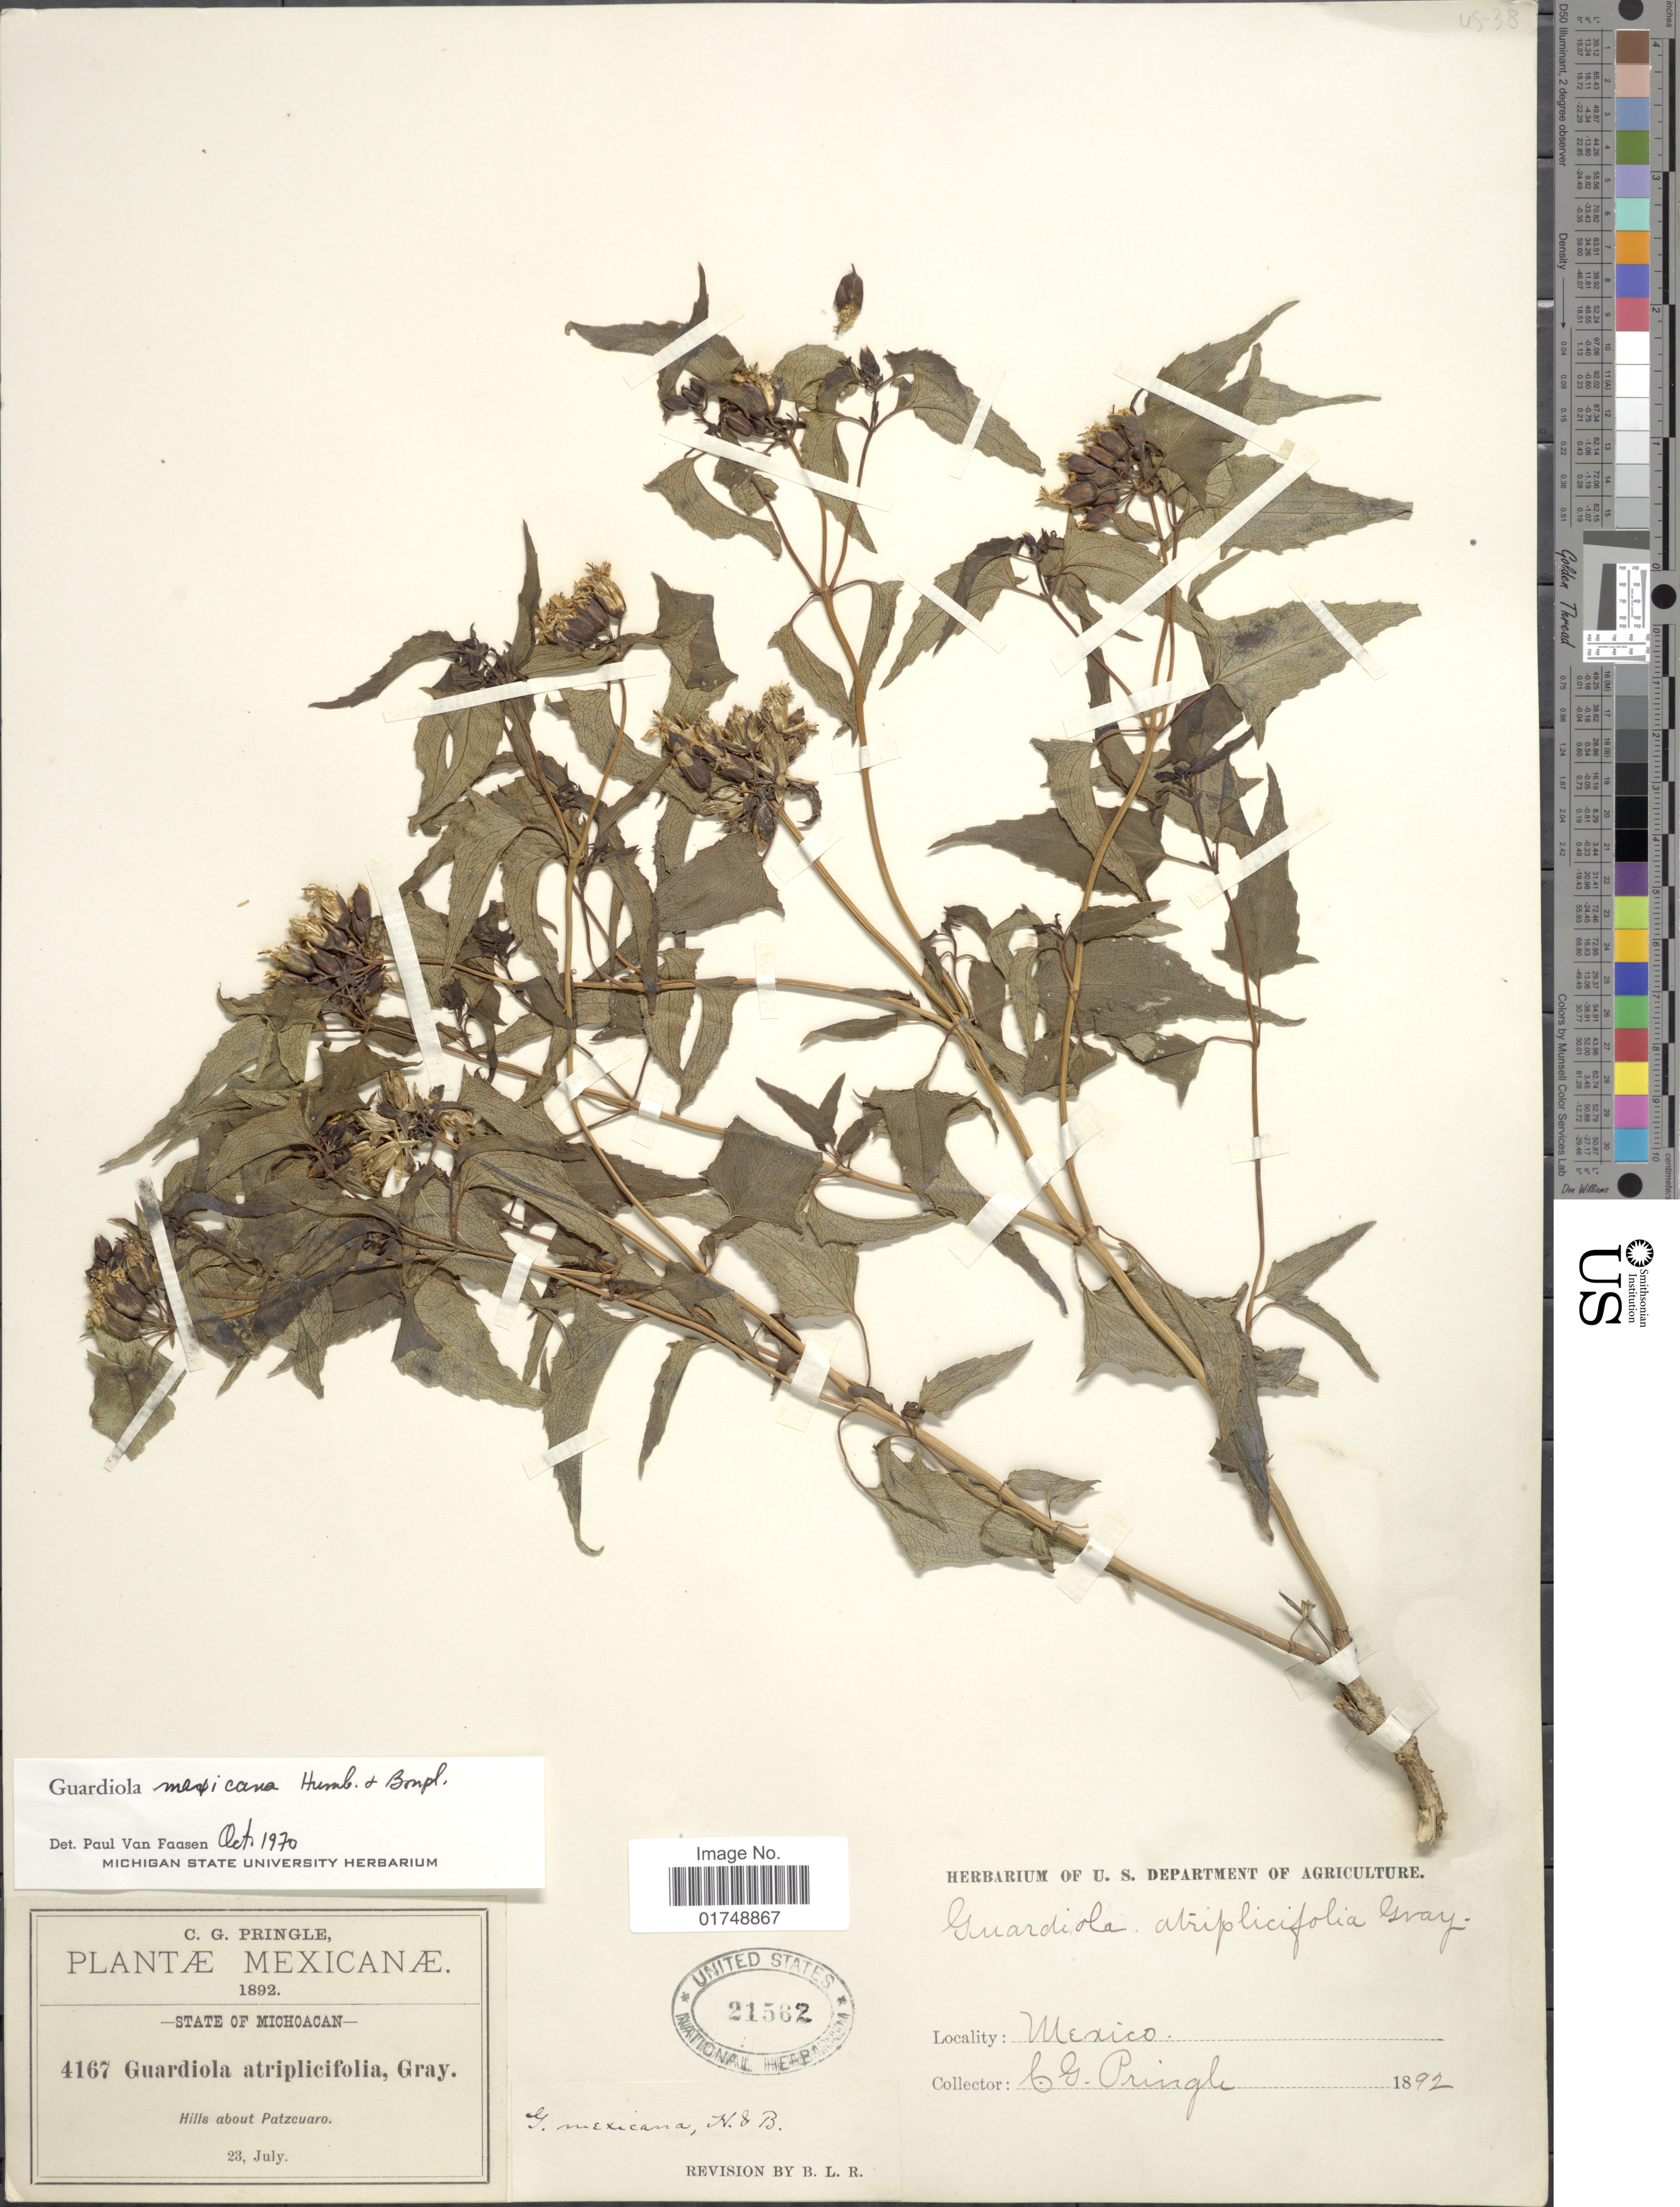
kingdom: Plantae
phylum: Tracheophyta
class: Magnoliopsida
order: Asterales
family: Asteraceae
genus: Guardiola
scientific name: Guardiola mexicana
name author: Humb. & Bonpl.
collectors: C. G. Pringle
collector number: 4167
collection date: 1892-07-23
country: Mexico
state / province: Michoacán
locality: Mexicanae. State of Michoacan. hills above Patzcuaro.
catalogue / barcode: US 21562